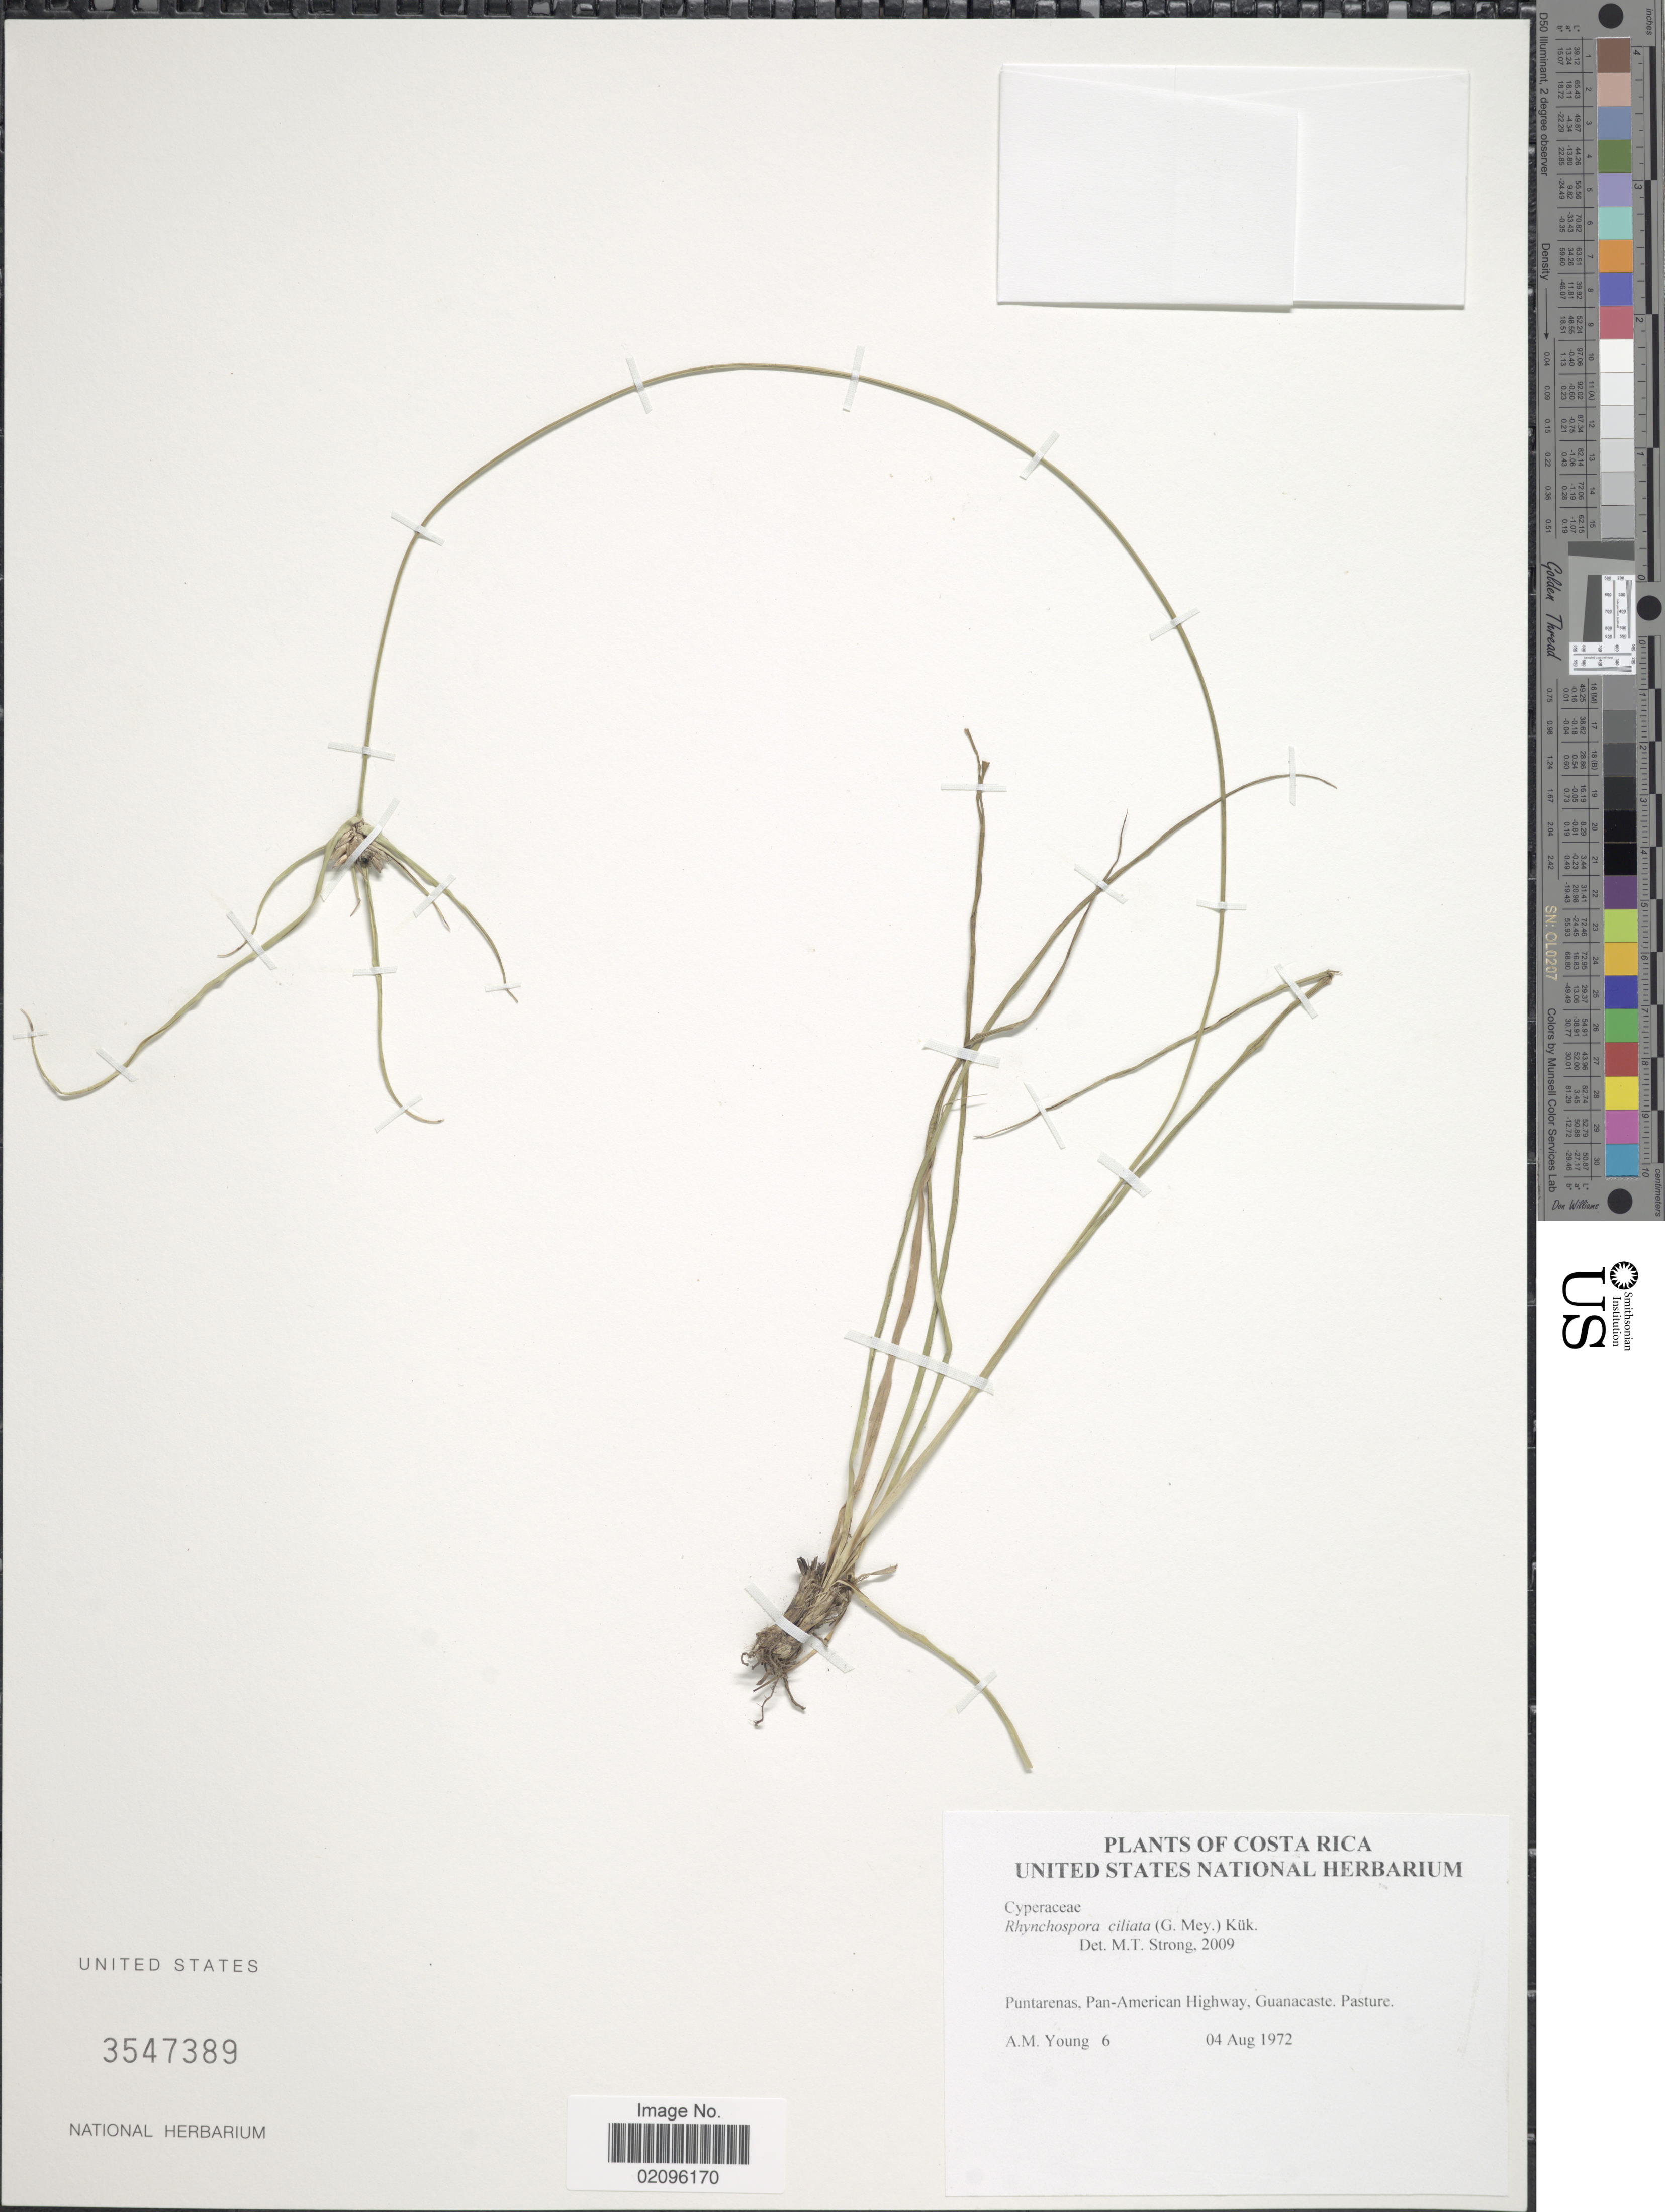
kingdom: Plantae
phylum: Tracheophyta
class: Liliopsida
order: Poales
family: Cyperaceae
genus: Rhynchospora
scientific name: Rhynchospora nervosa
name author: (Vahl) Boeckeler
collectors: A. Young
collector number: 6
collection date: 1972-08-04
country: Costa Rica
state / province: Guanacaste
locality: Pan-American Highway, Guanacaste.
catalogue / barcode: US 3547389